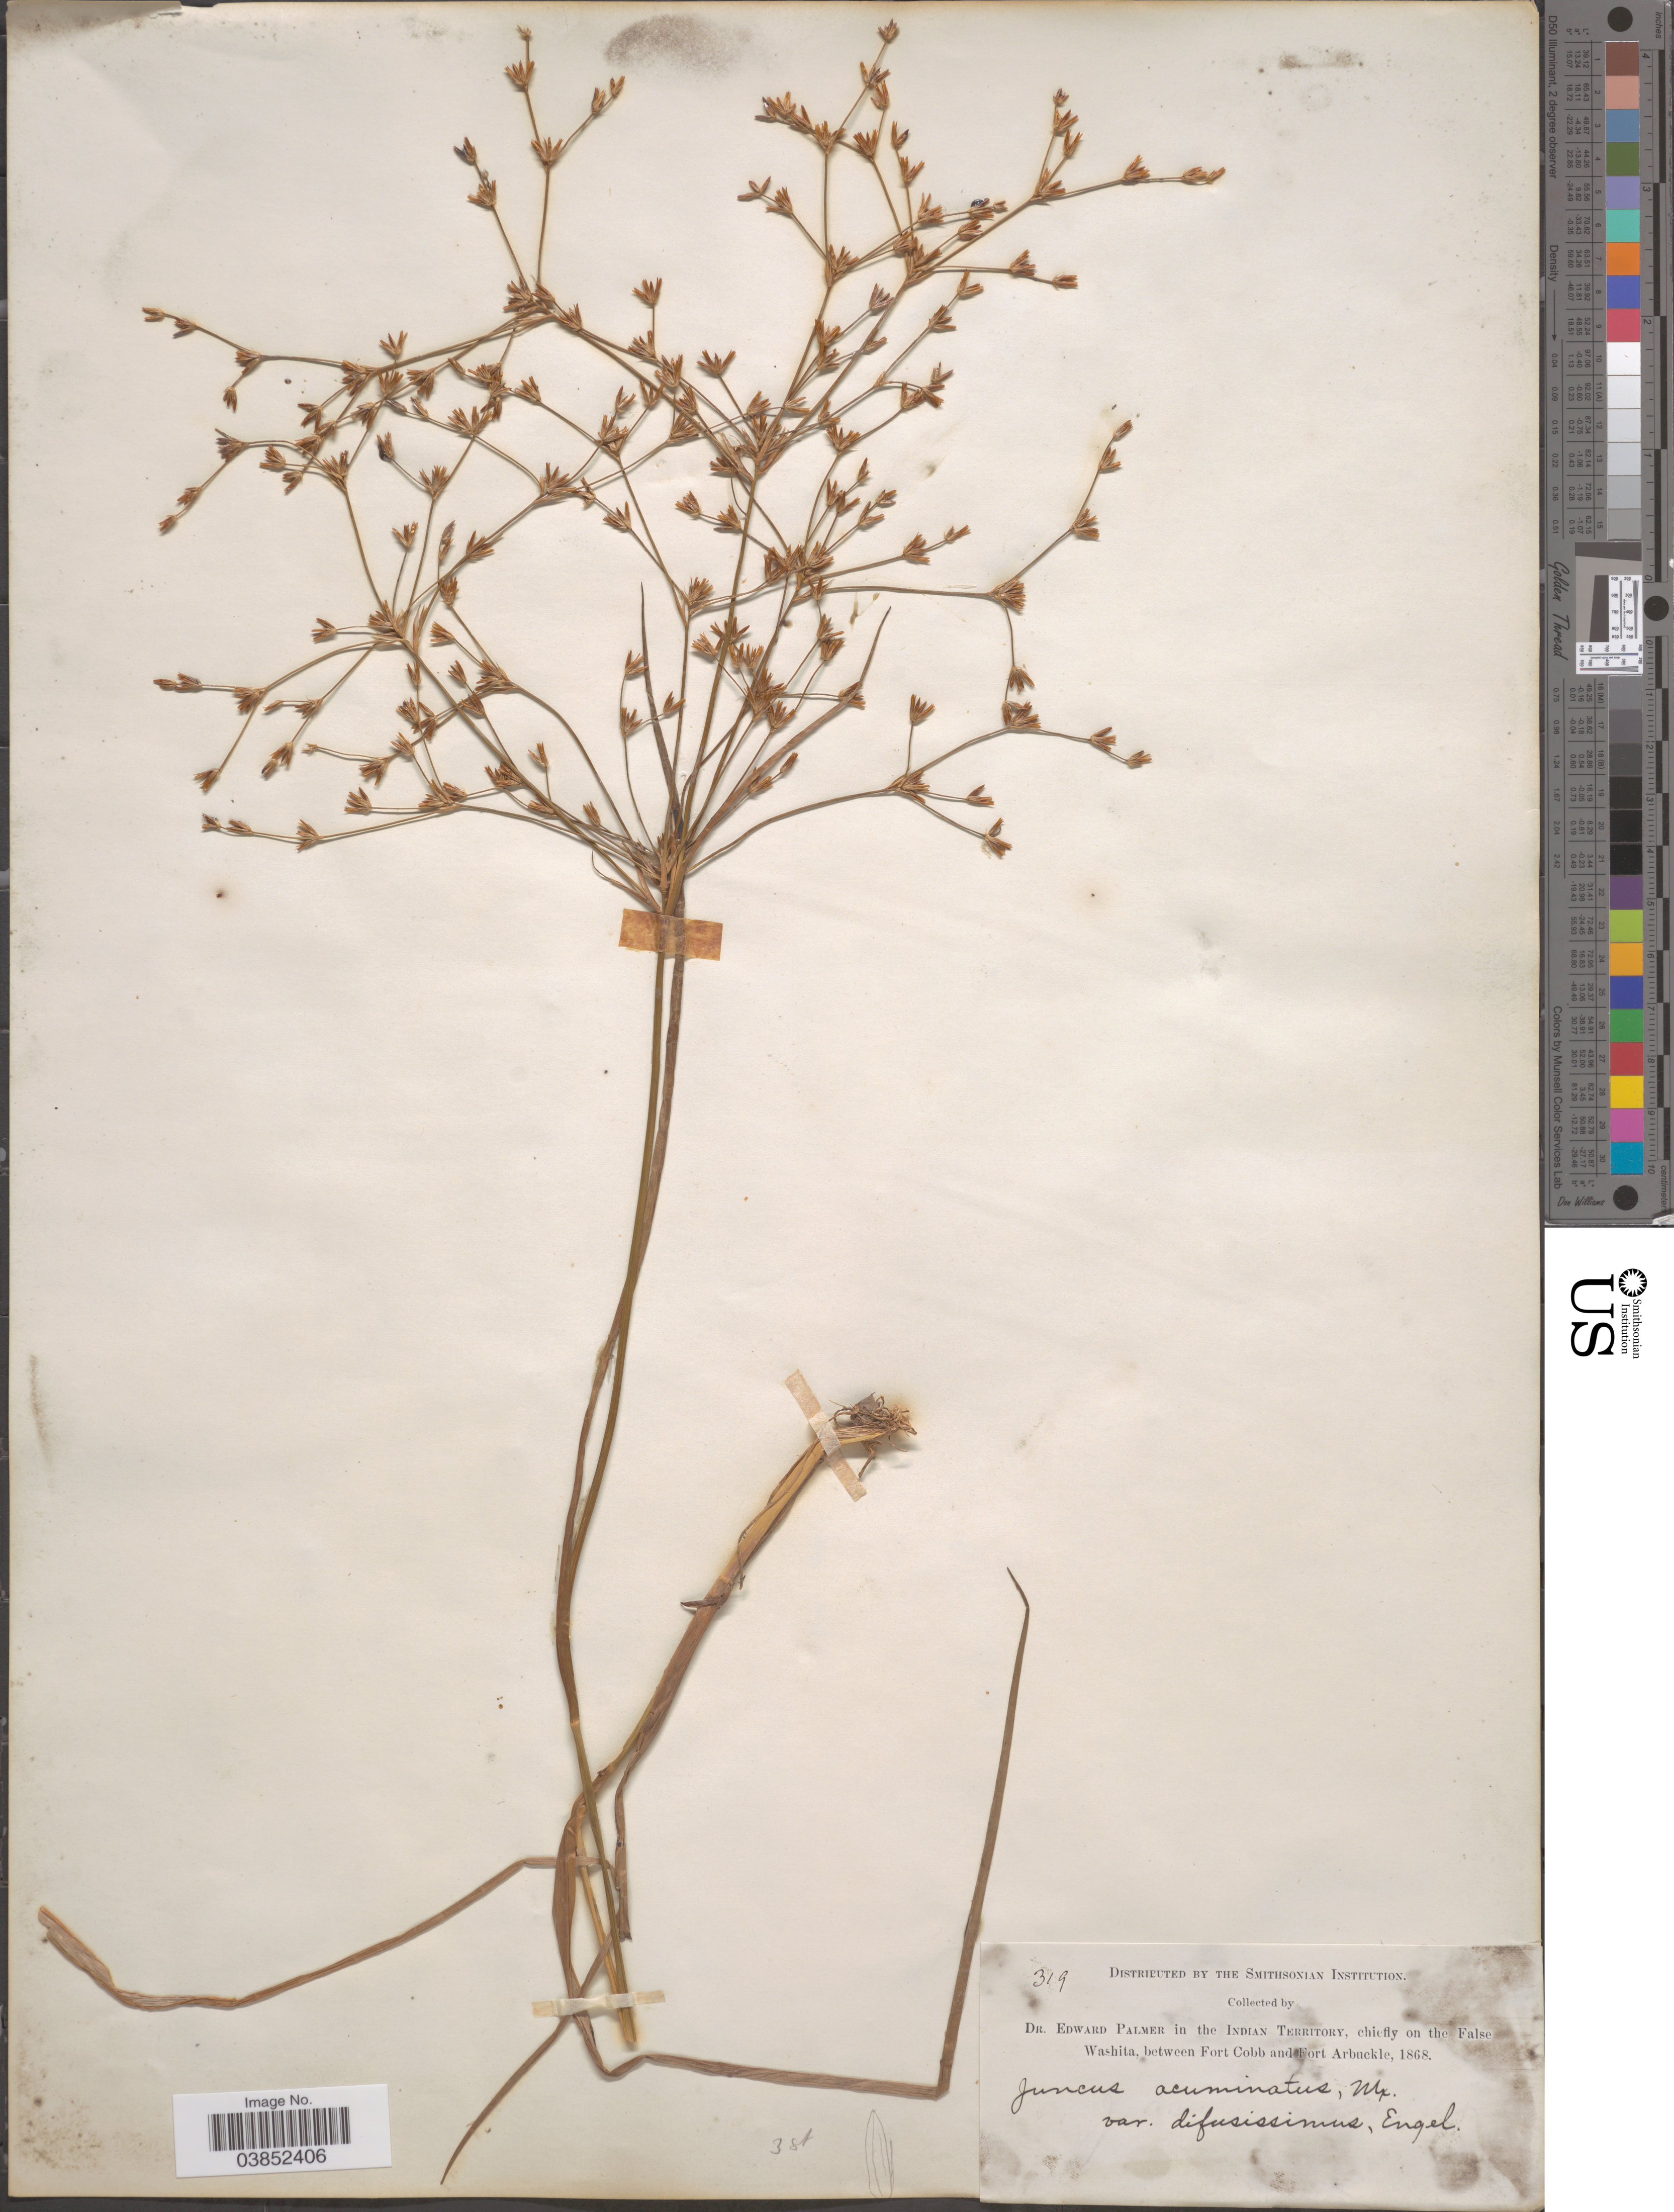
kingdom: Plantae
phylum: Tracheophyta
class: Liliopsida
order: Poales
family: Juncaceae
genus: Juncus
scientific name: Juncus diffusissimus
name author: Buckley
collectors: E. Palmer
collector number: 319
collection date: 1868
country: United States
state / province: Oklahoma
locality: In the Indian Territory, chiefly on the False Washita, between Fort Cobb and Fort Arbuckle.